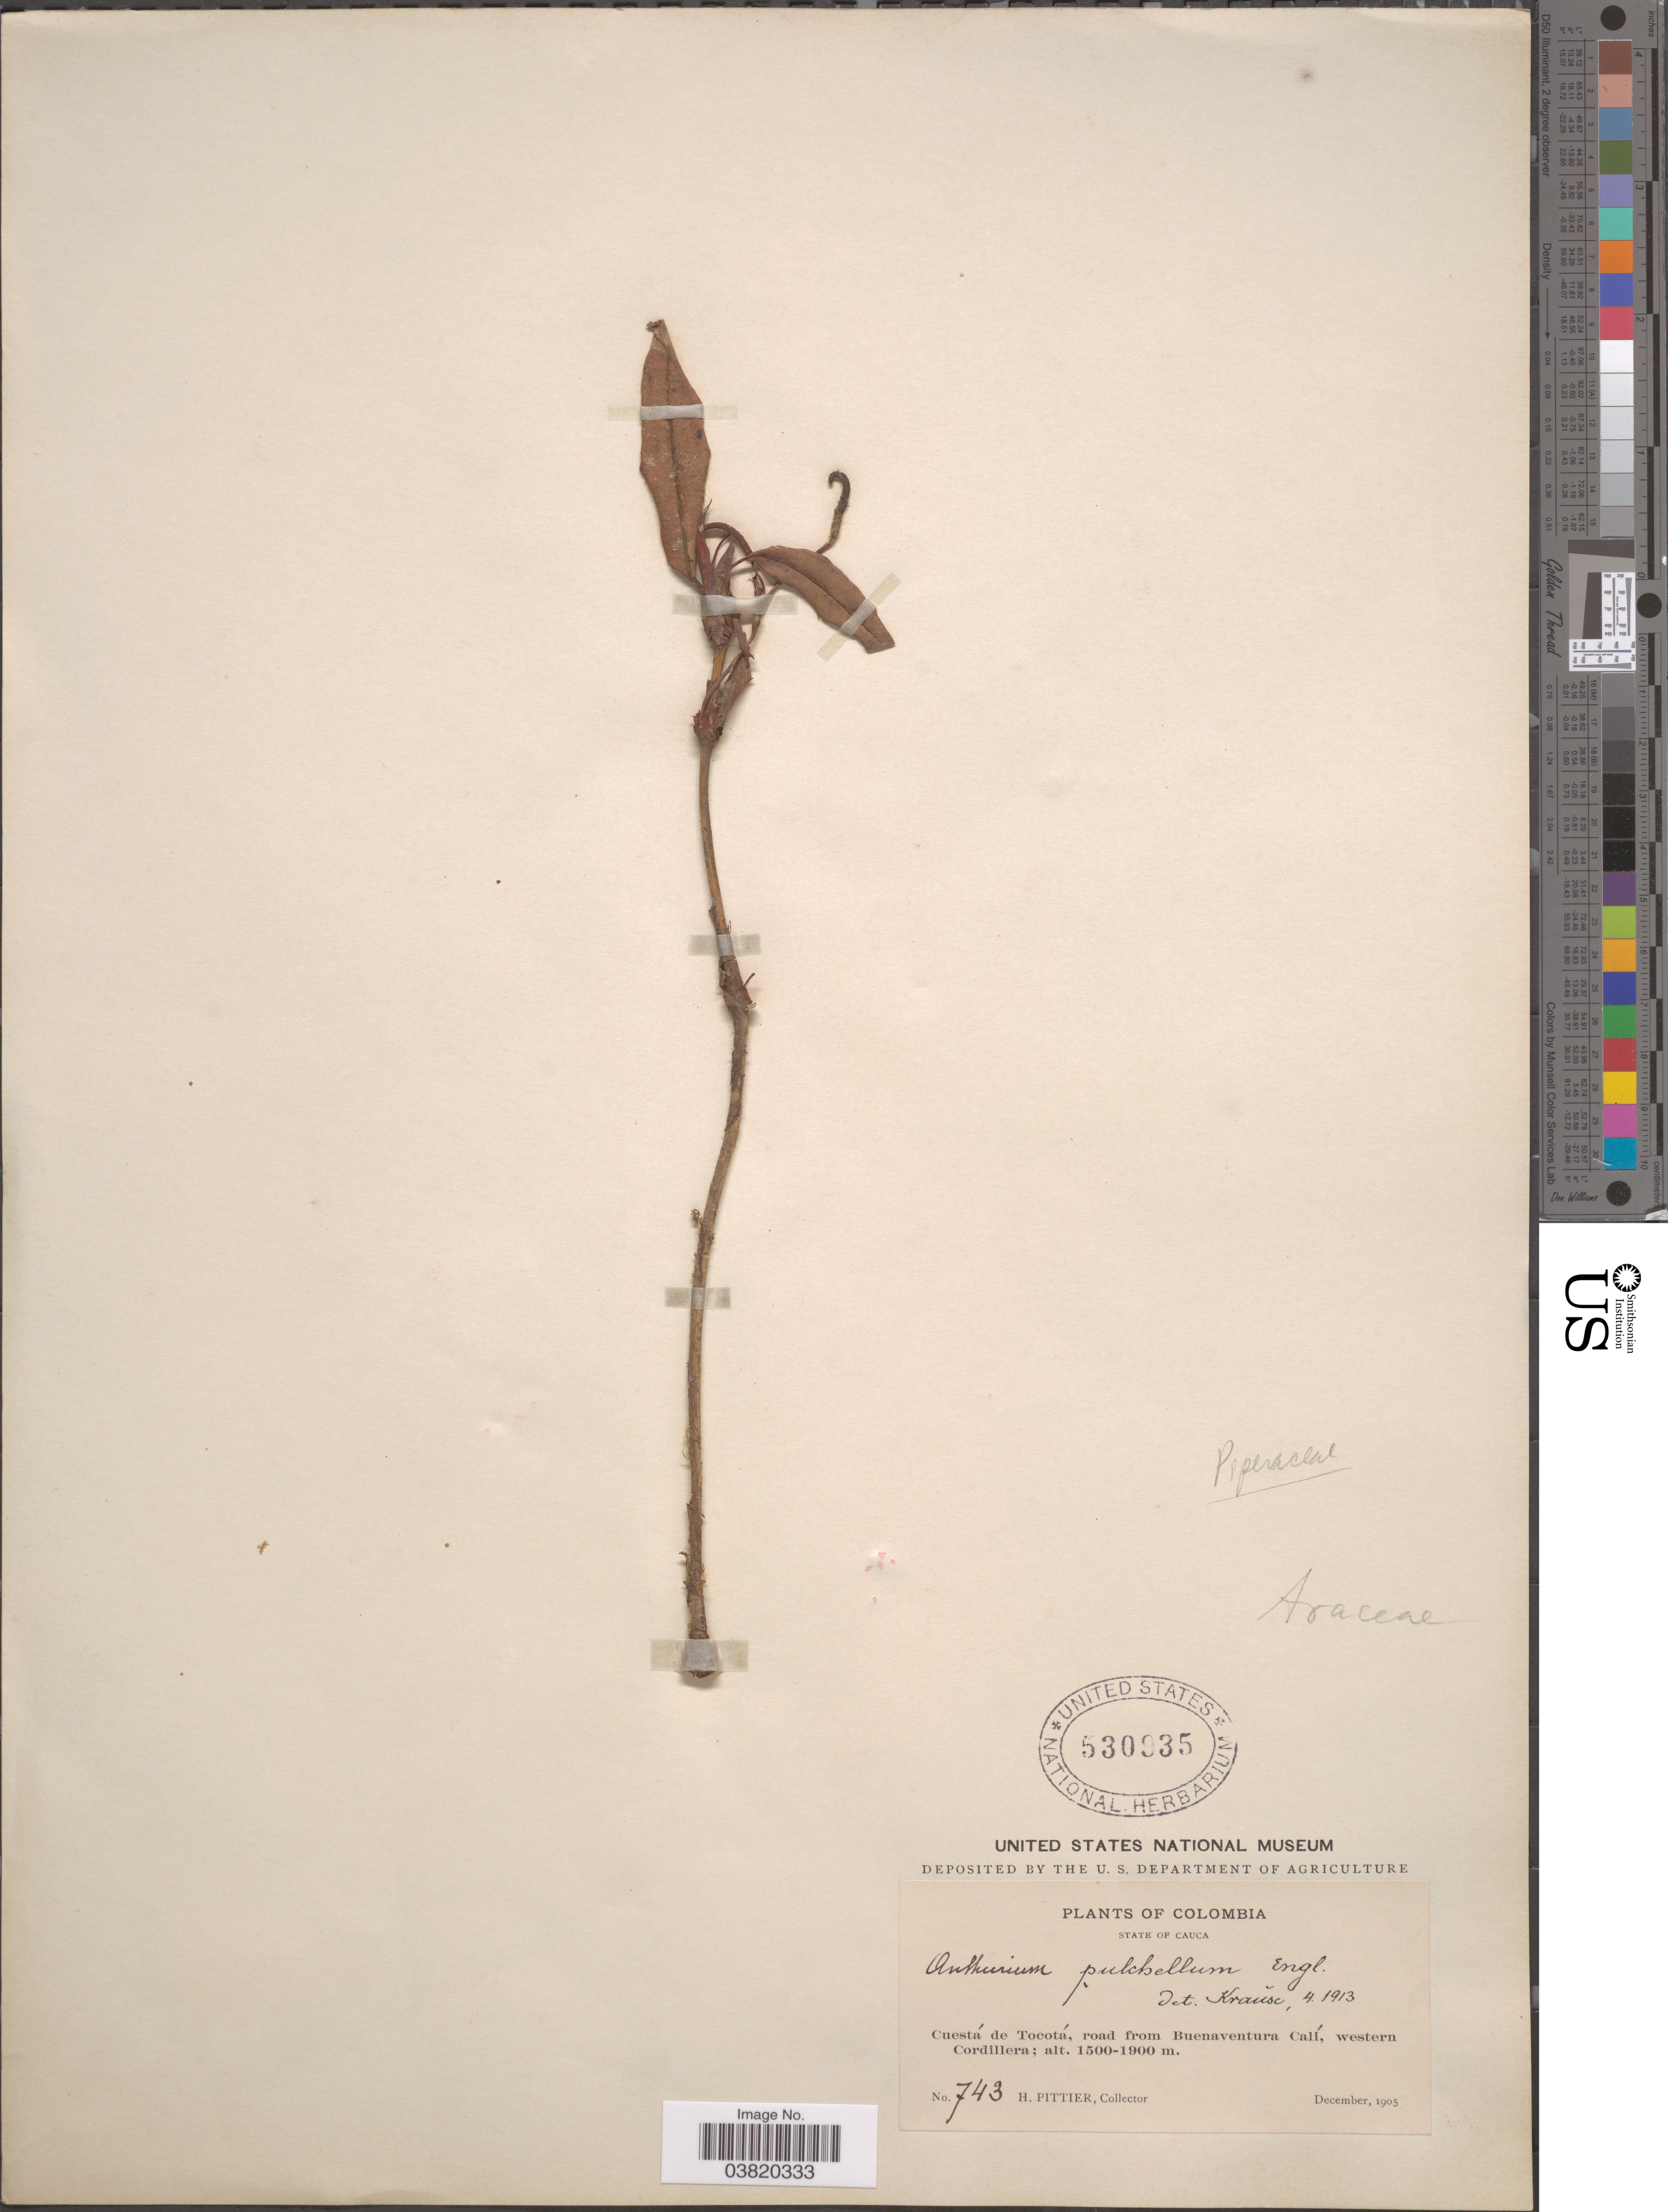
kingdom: Plantae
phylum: Tracheophyta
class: Liliopsida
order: Alismatales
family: Araceae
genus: Anthurium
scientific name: Anthurium pulchellum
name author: Engl.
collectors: H. F. Pittier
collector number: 743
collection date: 1905-12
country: Colombia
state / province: Cauca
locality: Cuestá de Tocotá, road from Buenaventura Calí, western Cordillera.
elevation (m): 1500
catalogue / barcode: US 530935